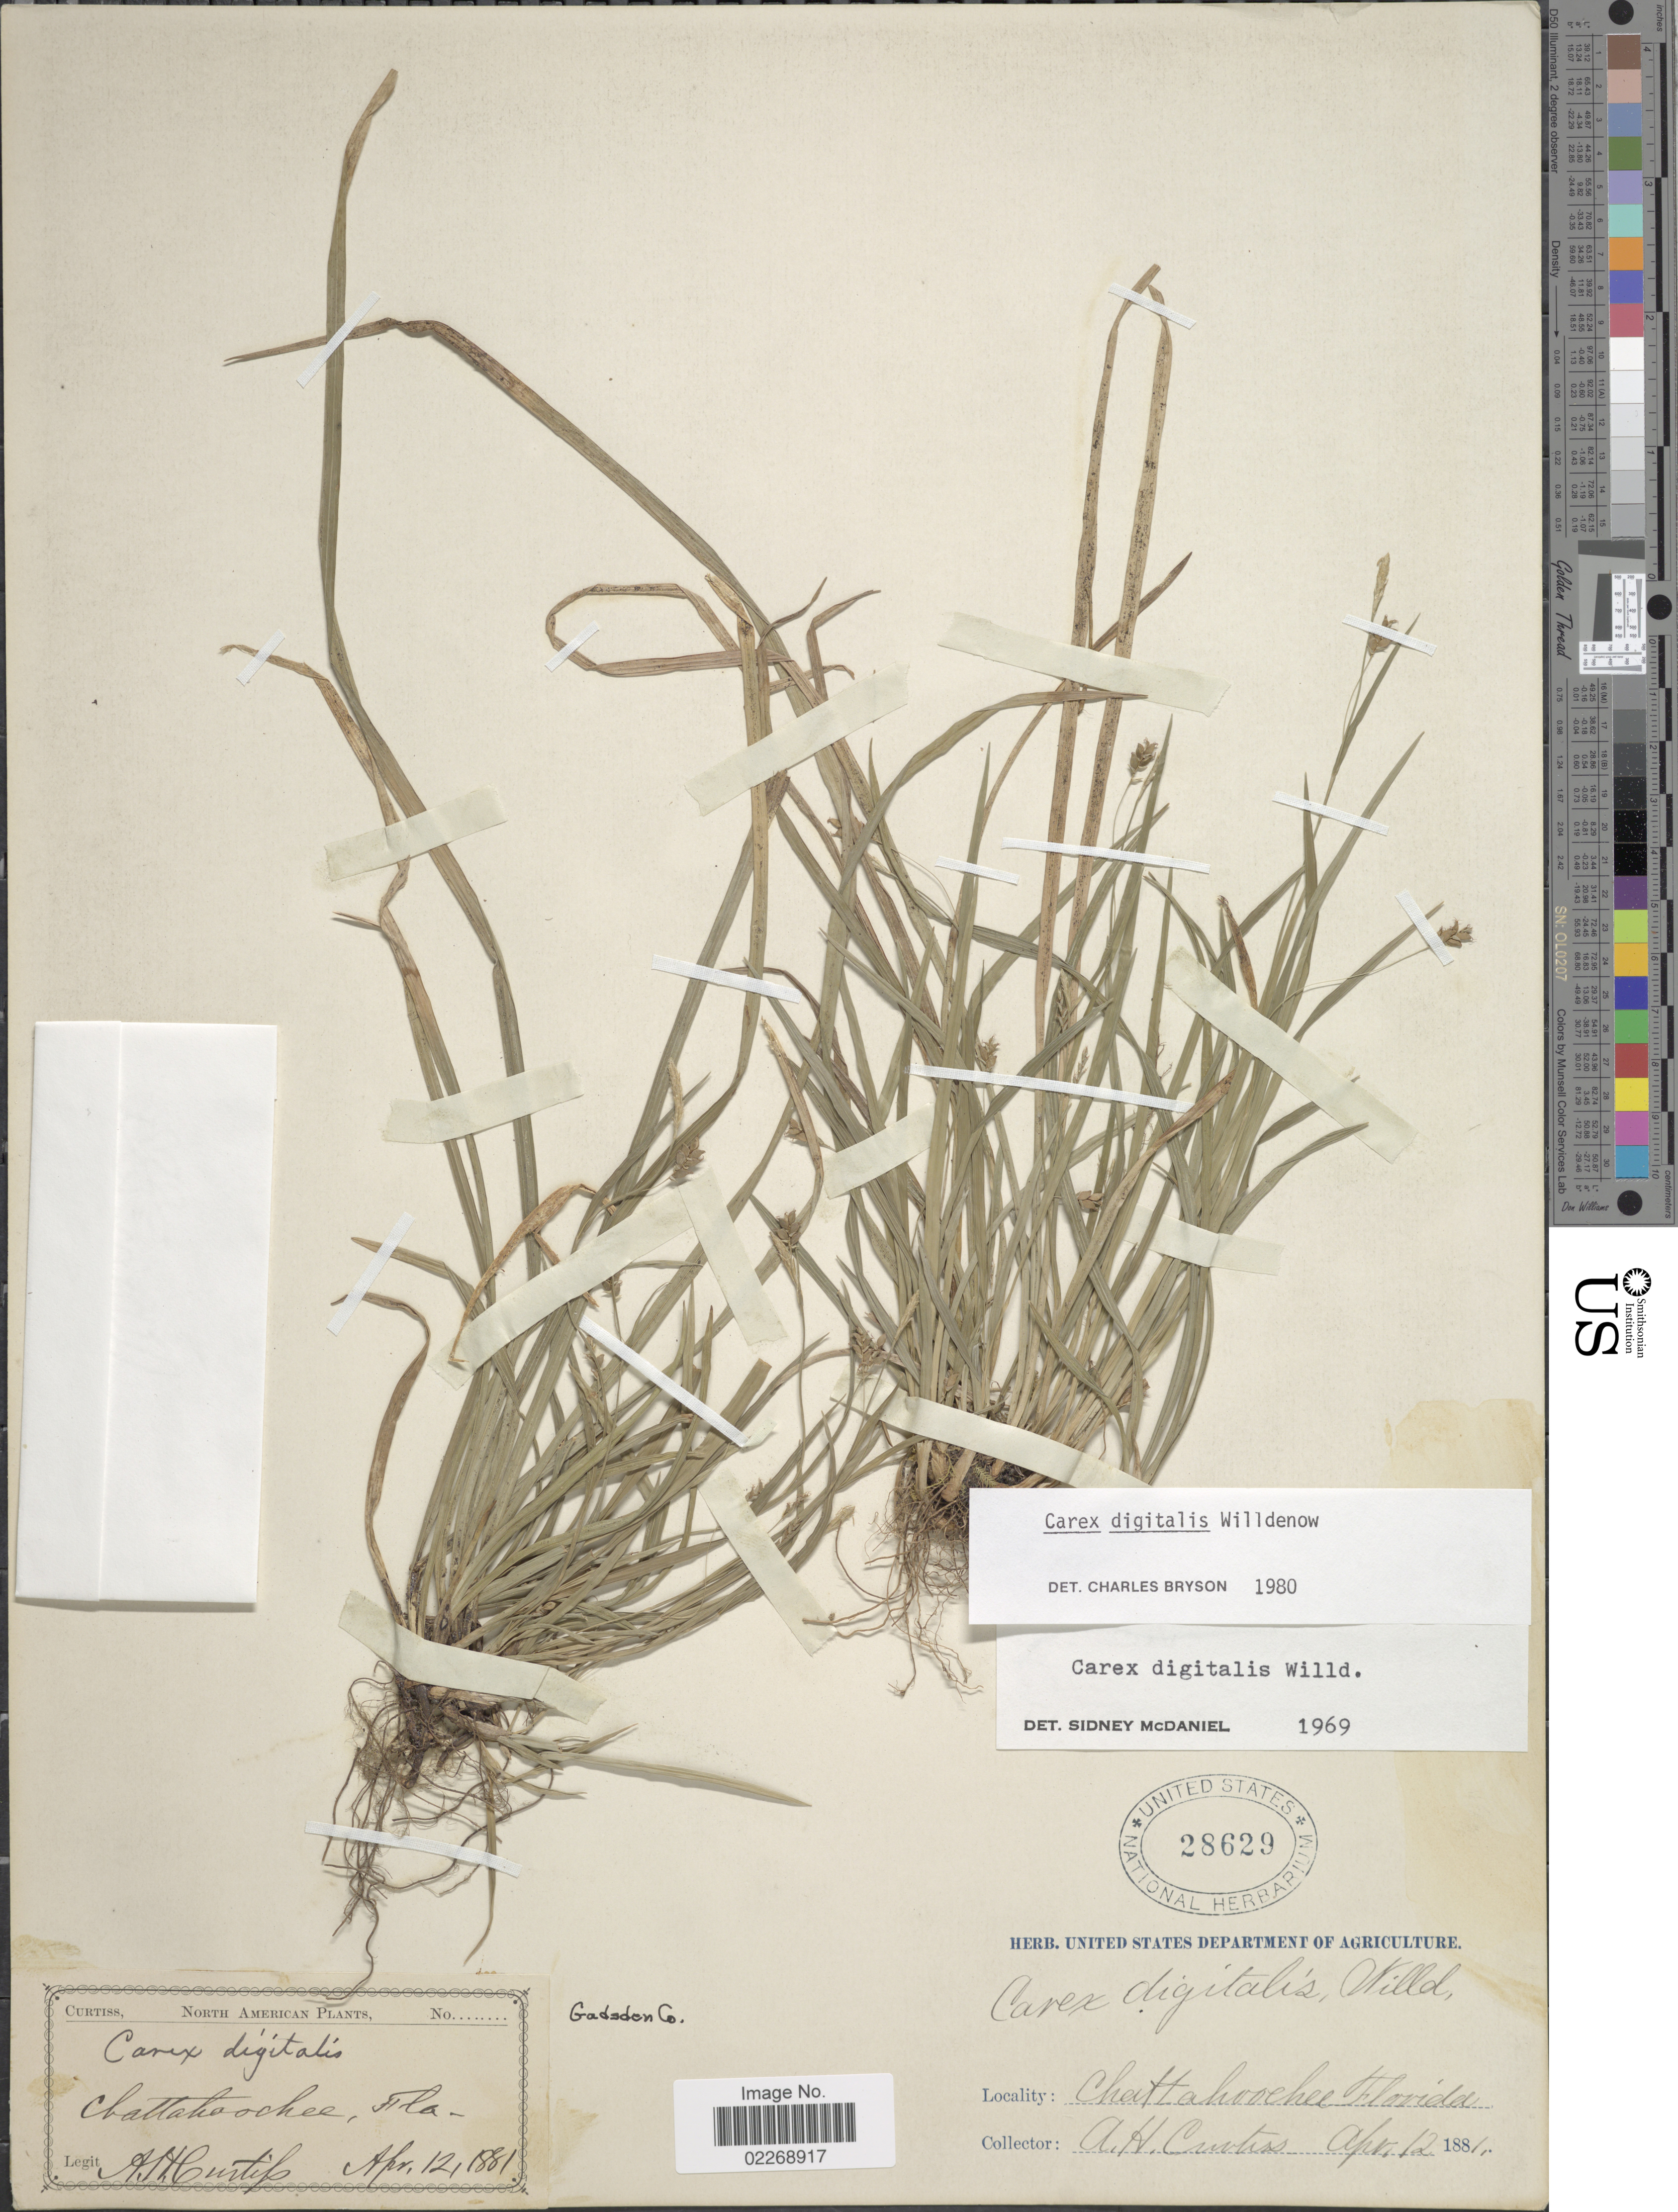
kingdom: Plantae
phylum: Tracheophyta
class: Liliopsida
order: Poales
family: Cyperaceae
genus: Carex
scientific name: Carex digitalis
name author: Willd.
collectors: A. H. Curtiss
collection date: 1881-04-12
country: United States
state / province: Florida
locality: Chattahoochee, Gadsden Co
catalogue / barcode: US 28629